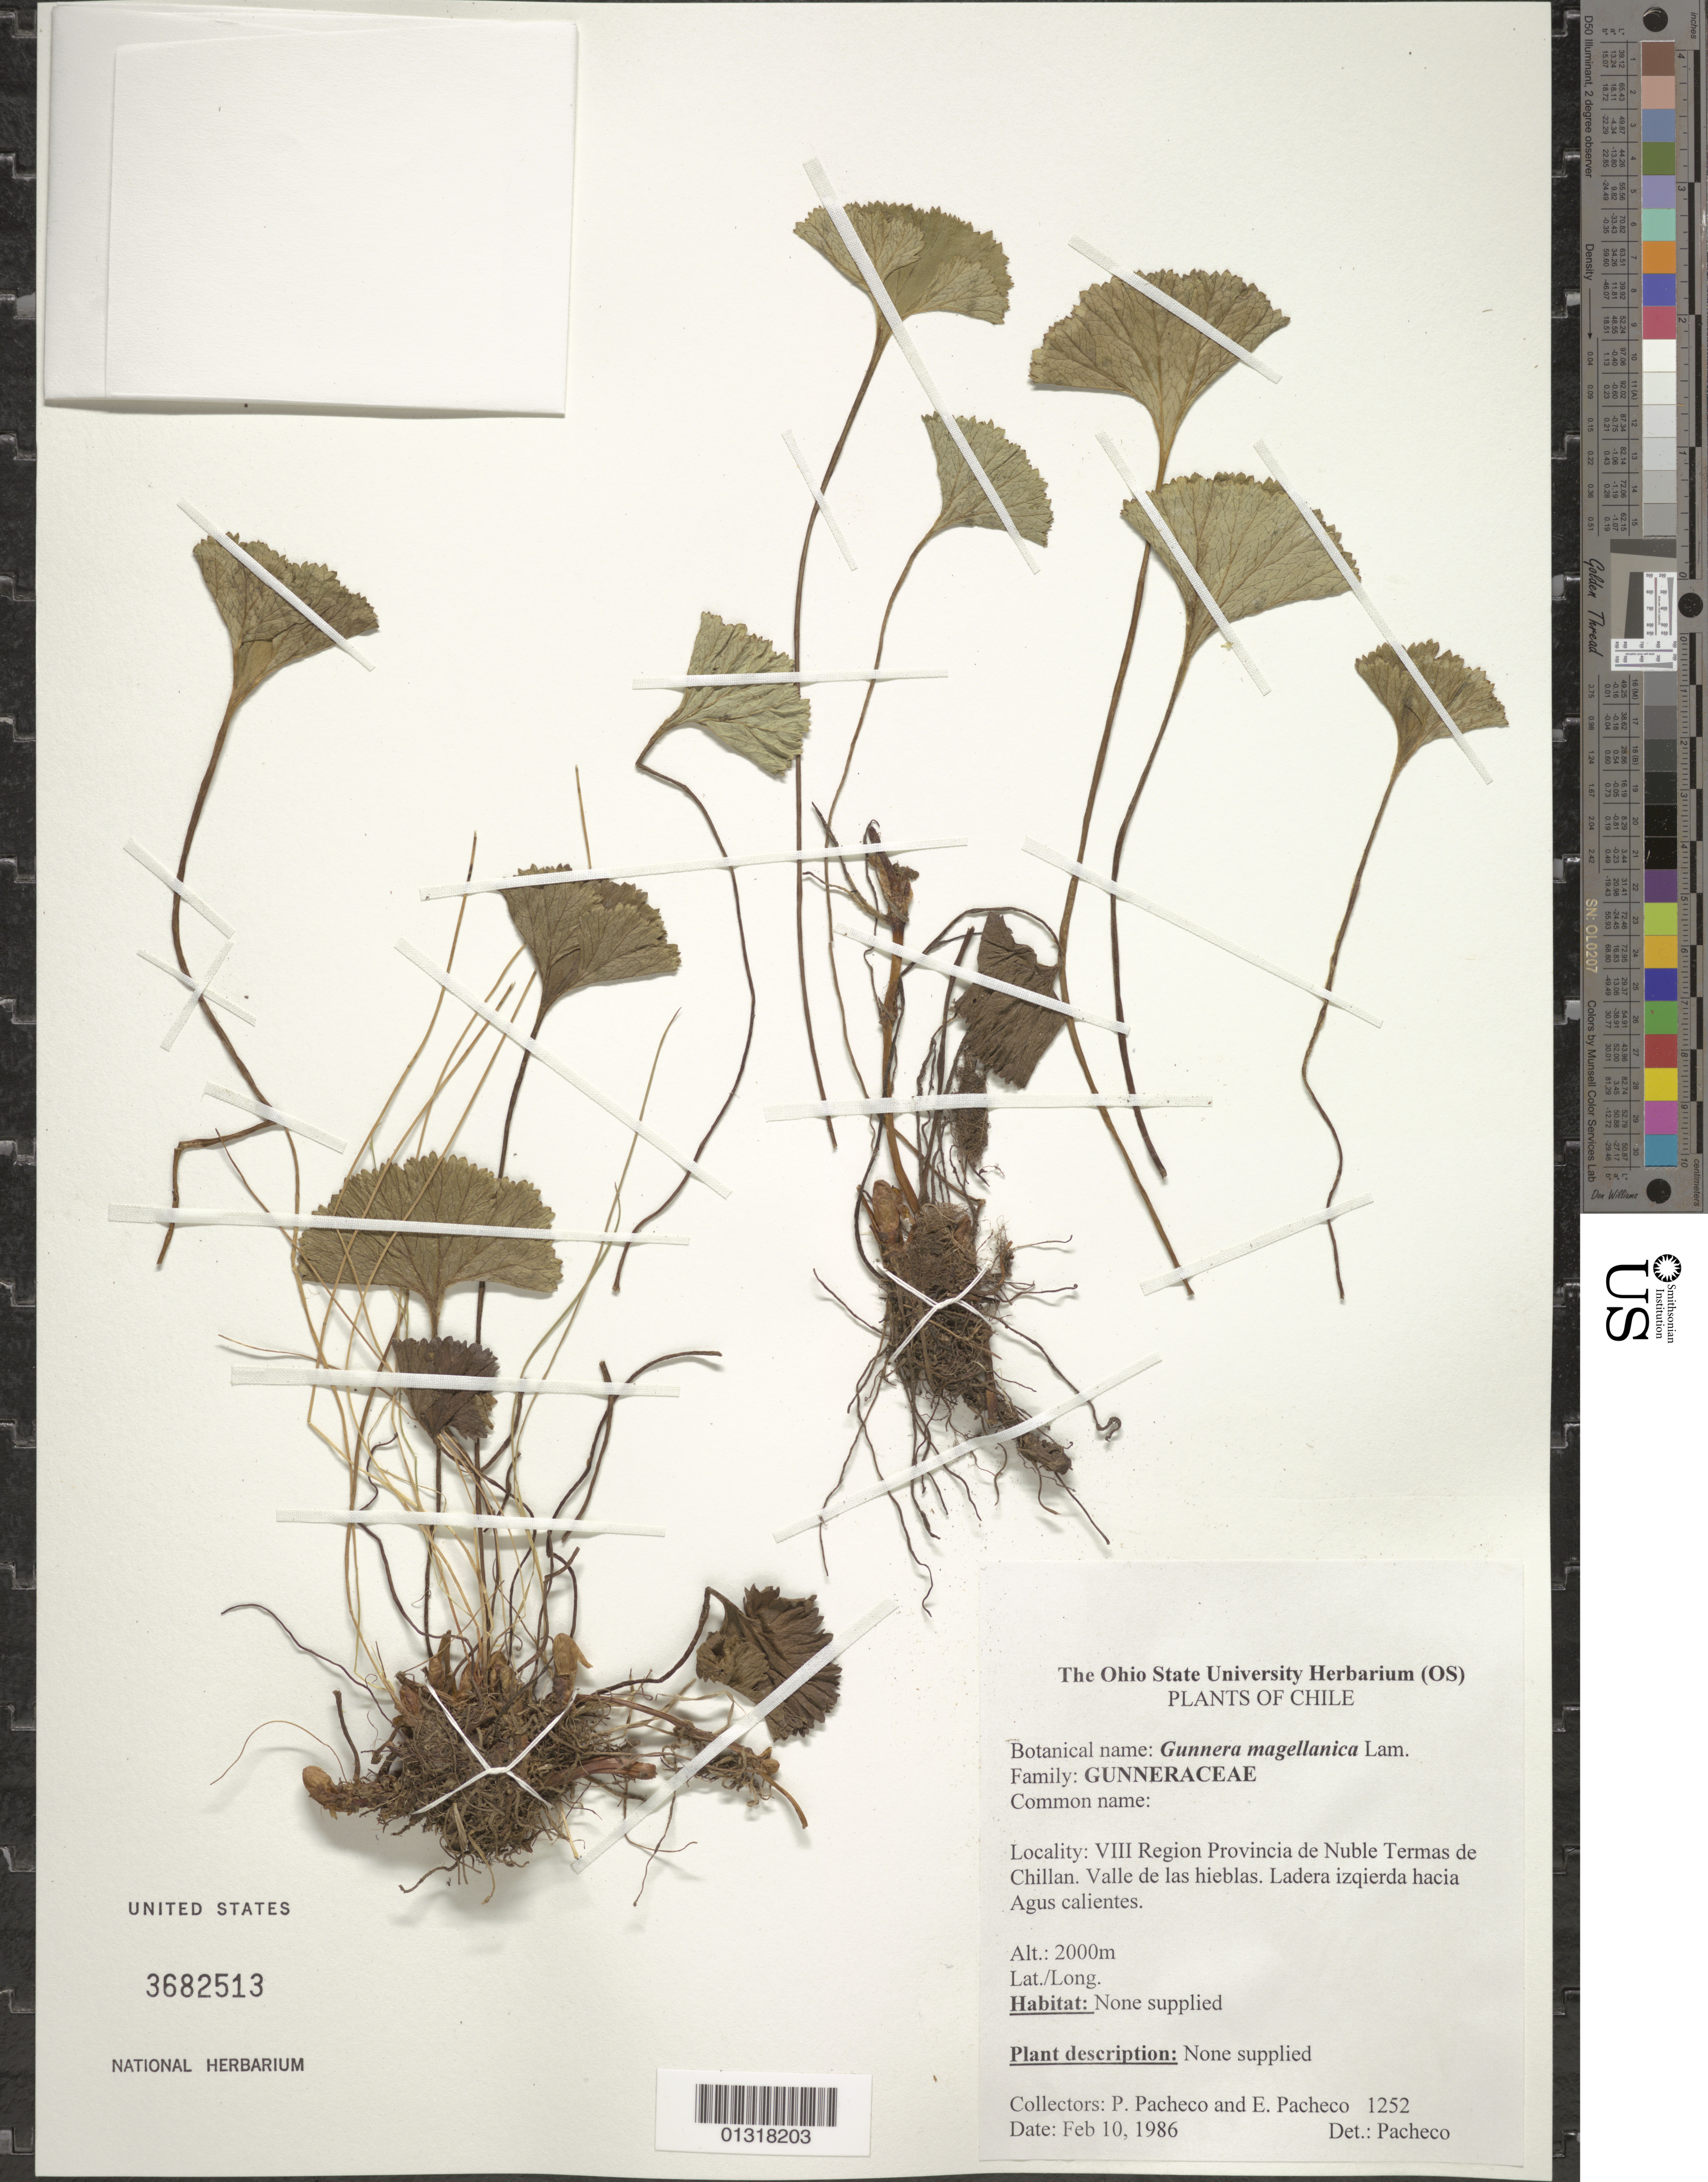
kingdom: Plantae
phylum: Tracheophyta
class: Magnoliopsida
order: Gunnerales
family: Gunneraceae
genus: Gunnera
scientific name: Gunnera magellanica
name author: Lam.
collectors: P. Pacheco & E. Pacheco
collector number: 1252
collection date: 1986-02-10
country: Chile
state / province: Bio-Bío (VIII)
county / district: Ñuble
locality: Provincia de Nuble Termas de Chillan. Valle de las Hieblas.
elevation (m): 2000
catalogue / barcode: US 3682513